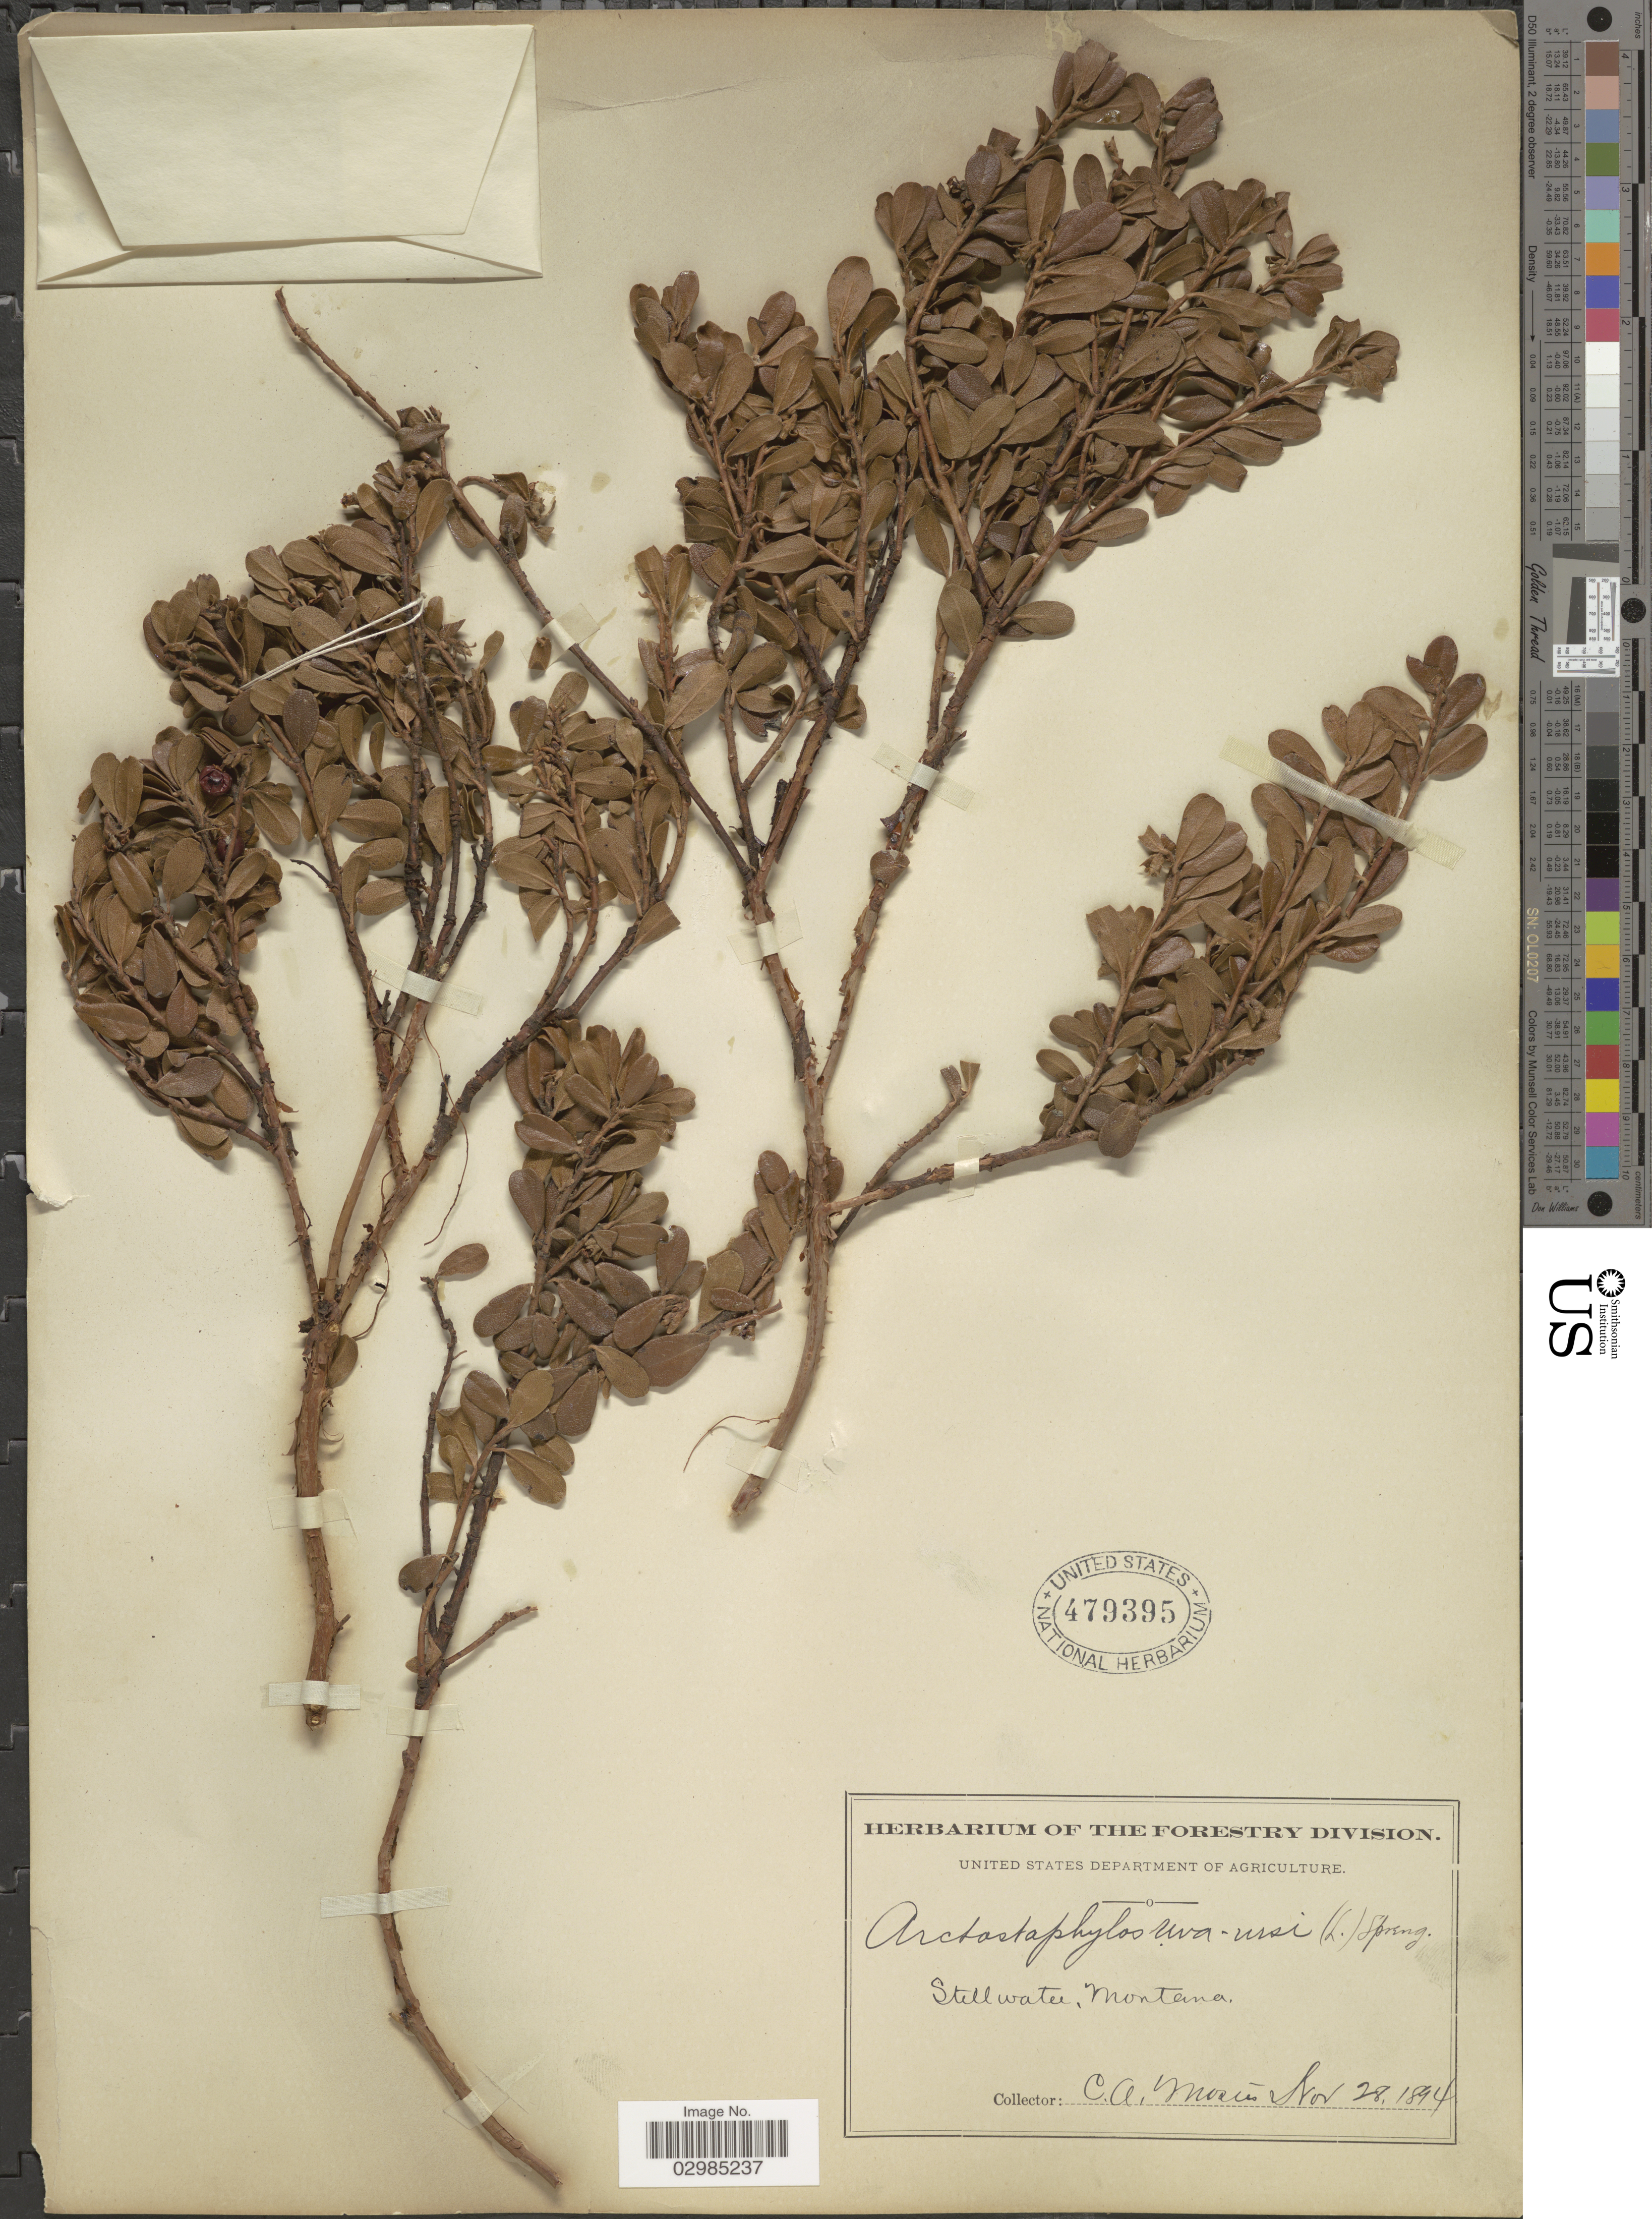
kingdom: Plantae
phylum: Tracheophyta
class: Magnoliopsida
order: Ericales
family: Ericaceae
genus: Arctostaphylos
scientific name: Arctostaphylos uva-ursi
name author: (L.) Spreng.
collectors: C. A. Mosier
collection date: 1894-11-28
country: United States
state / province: Montana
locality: Stillwater.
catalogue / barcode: US 479395